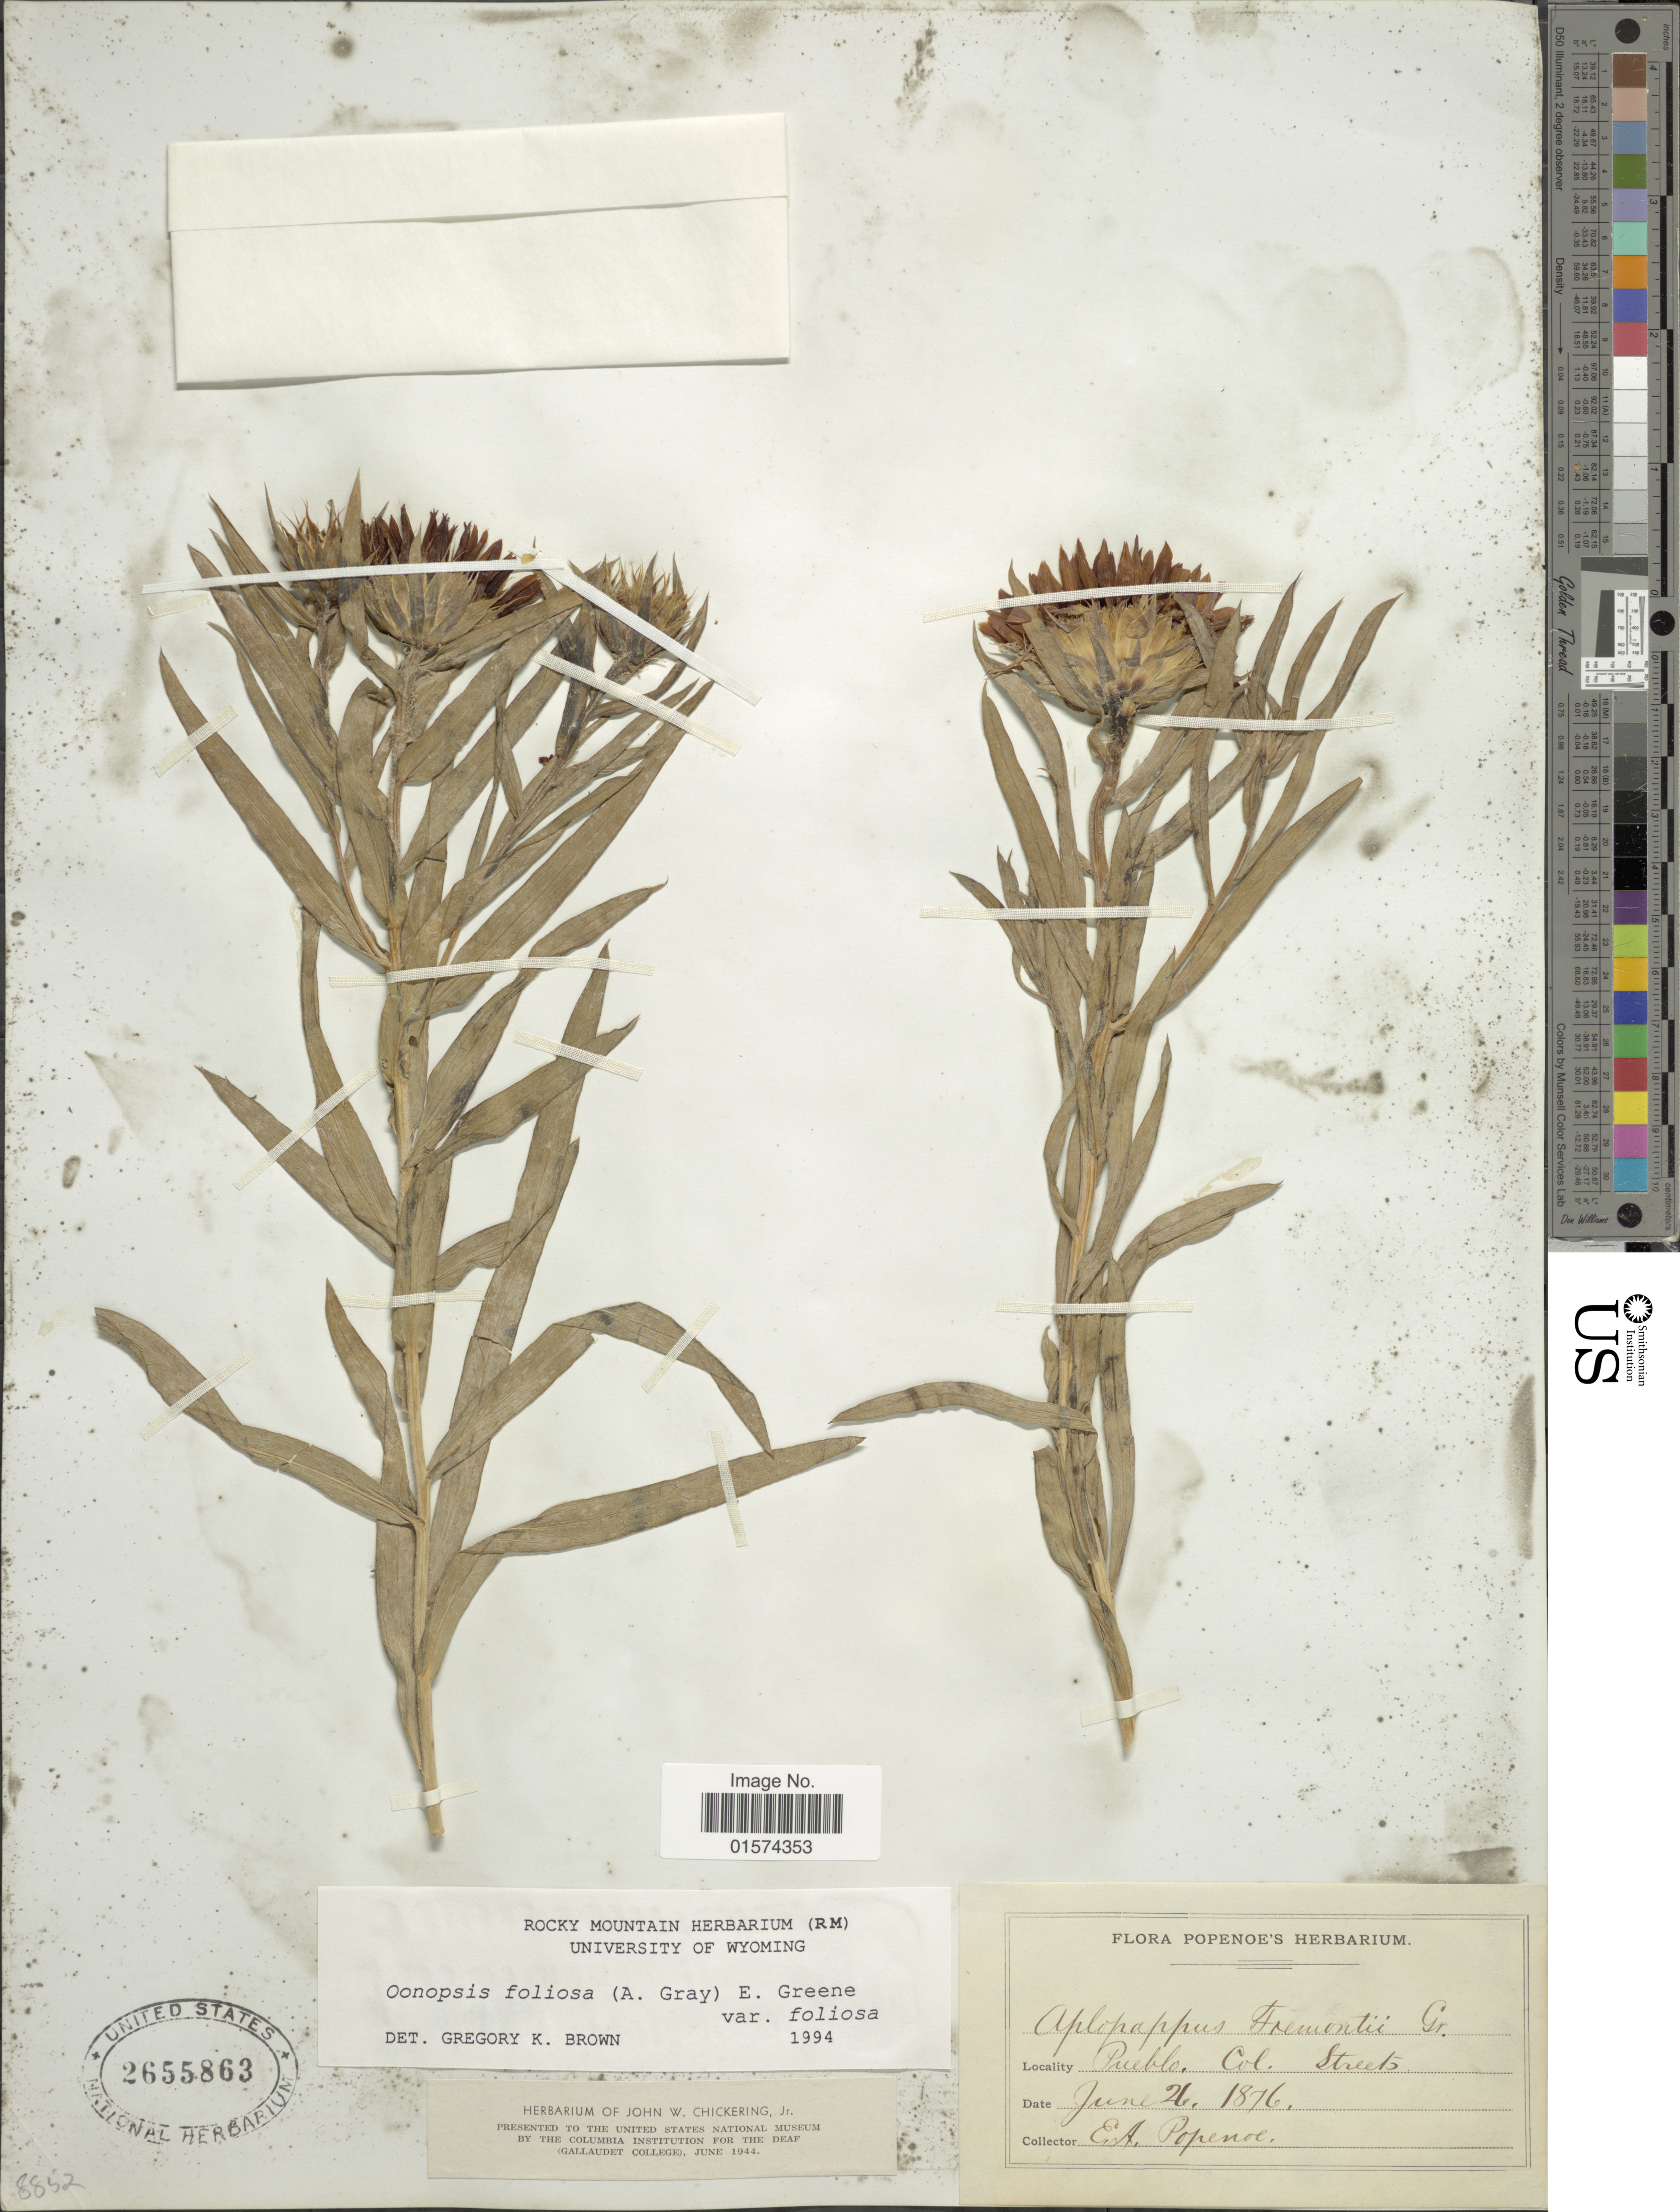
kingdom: Plantae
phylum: Tracheophyta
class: Magnoliopsida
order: Asterales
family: Asteraceae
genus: Oonopsis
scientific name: Oonopsis foliosa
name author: Greene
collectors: E. A. Popenoe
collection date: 1876-06-26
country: United States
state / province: Colorado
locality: Puebla, Streets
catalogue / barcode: US 2655863